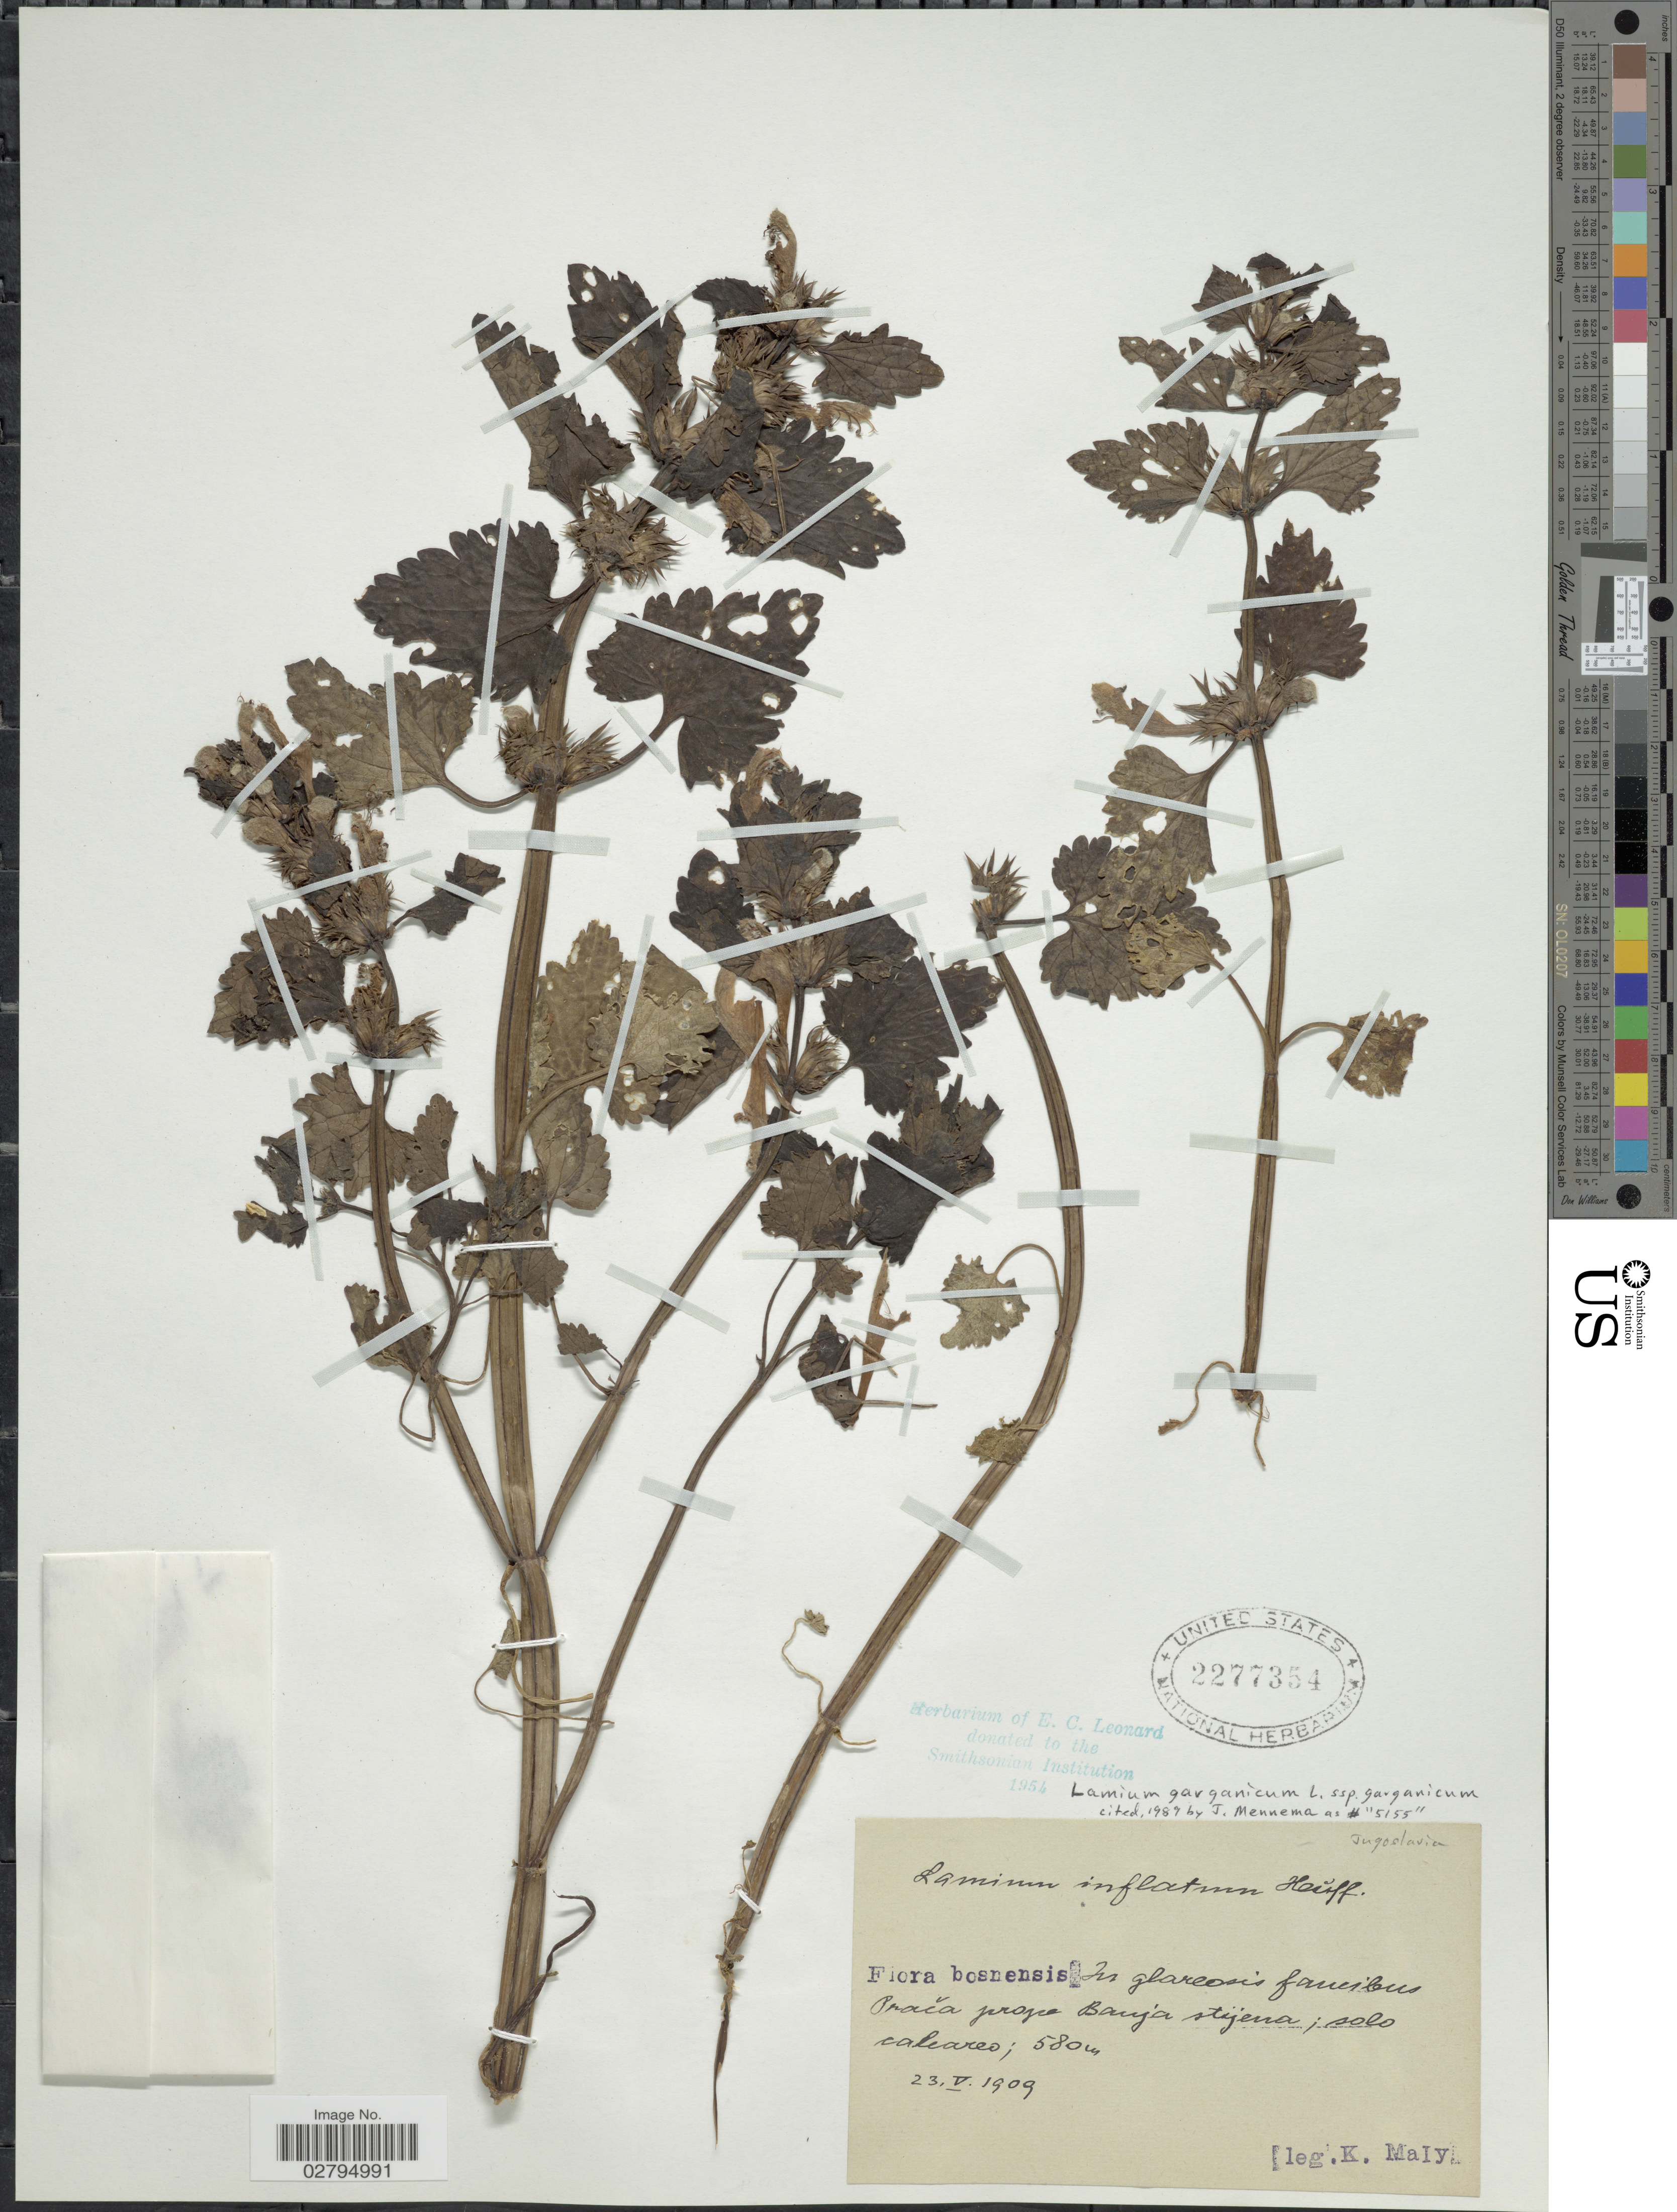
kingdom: Plantae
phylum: Tracheophyta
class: Magnoliopsida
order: Lamiales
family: Lamiaceae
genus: Lamium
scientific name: Lamium garganicum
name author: L.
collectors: K. Malý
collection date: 1909-05-23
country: Bosnia and Herzegovina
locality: Bosnensis. In glareosis faneibus Pracia prope Bauja stijena.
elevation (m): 580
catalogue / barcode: US 2277354